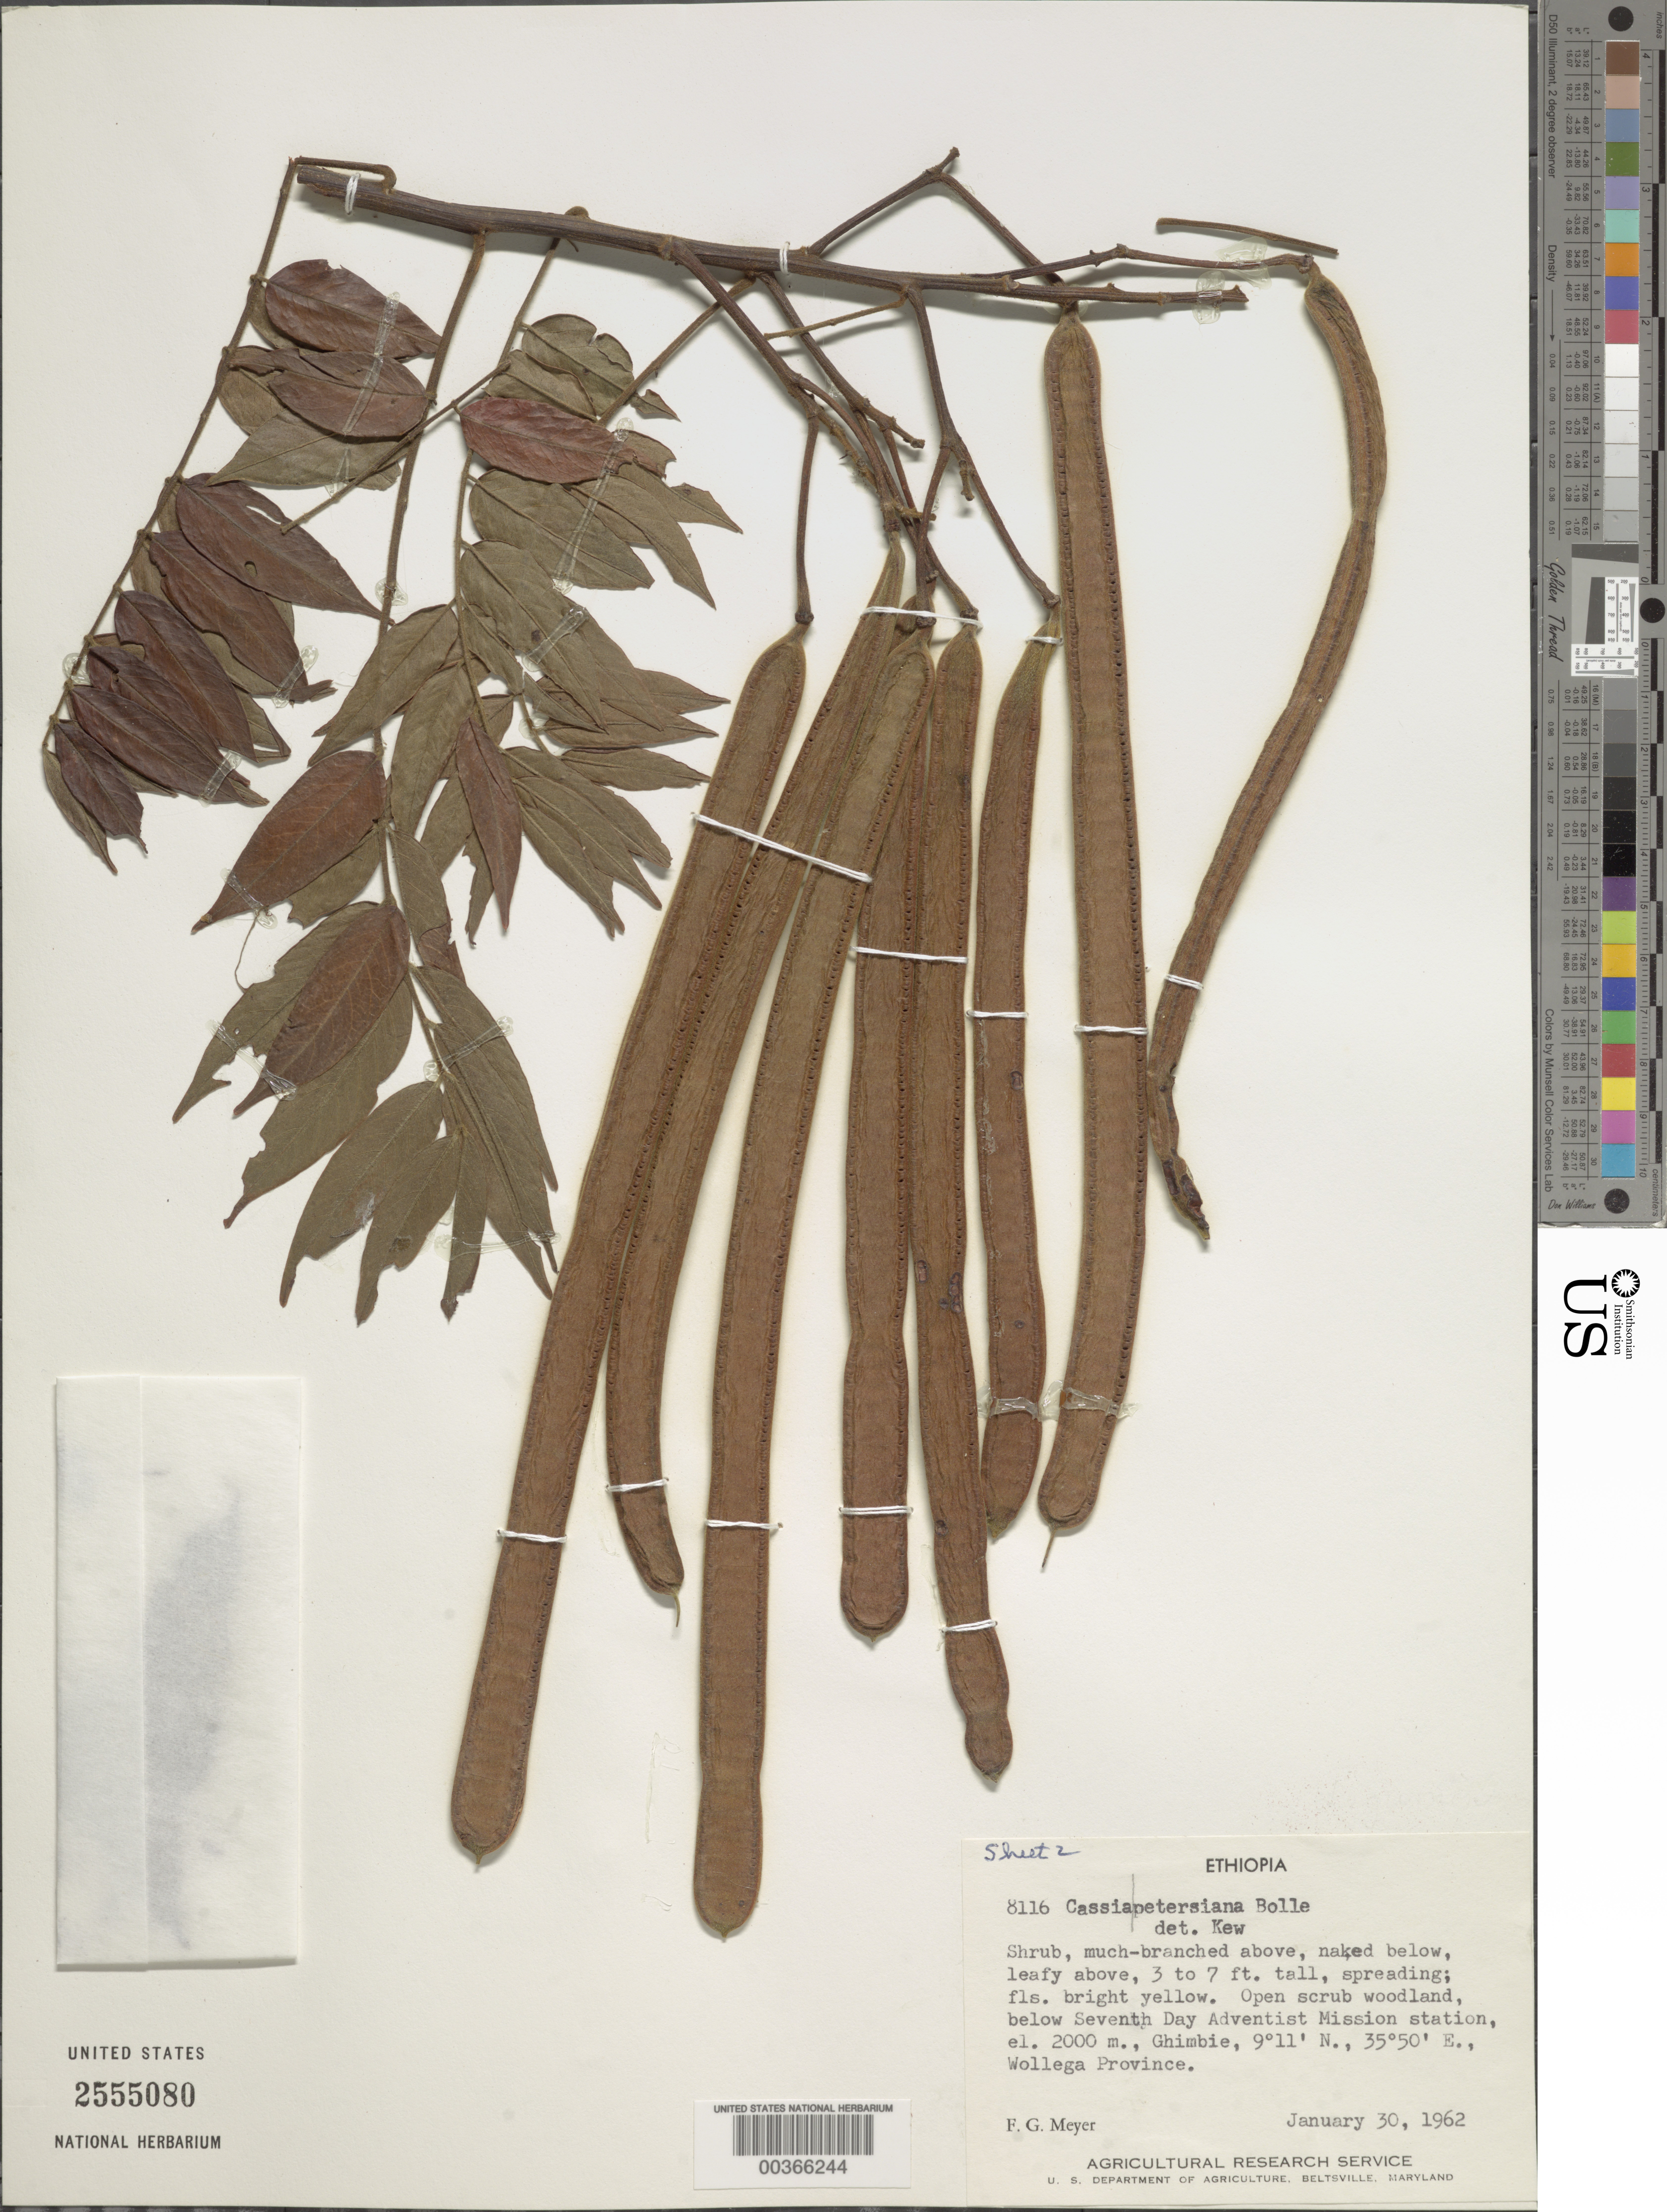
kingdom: Plantae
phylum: Tracheophyta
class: Magnoliopsida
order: Fabales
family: Fabaceae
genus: Senna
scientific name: Senna petersiana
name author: (Bolle) Lock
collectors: F. G. Meyer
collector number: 8116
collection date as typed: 30 Jan 1962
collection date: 1962-01-30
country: Ethiopia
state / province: Oromiya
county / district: Welega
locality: Below seventh day adventist mission station, ghimbie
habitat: Open scrub woodland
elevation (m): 2000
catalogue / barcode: US 2555080